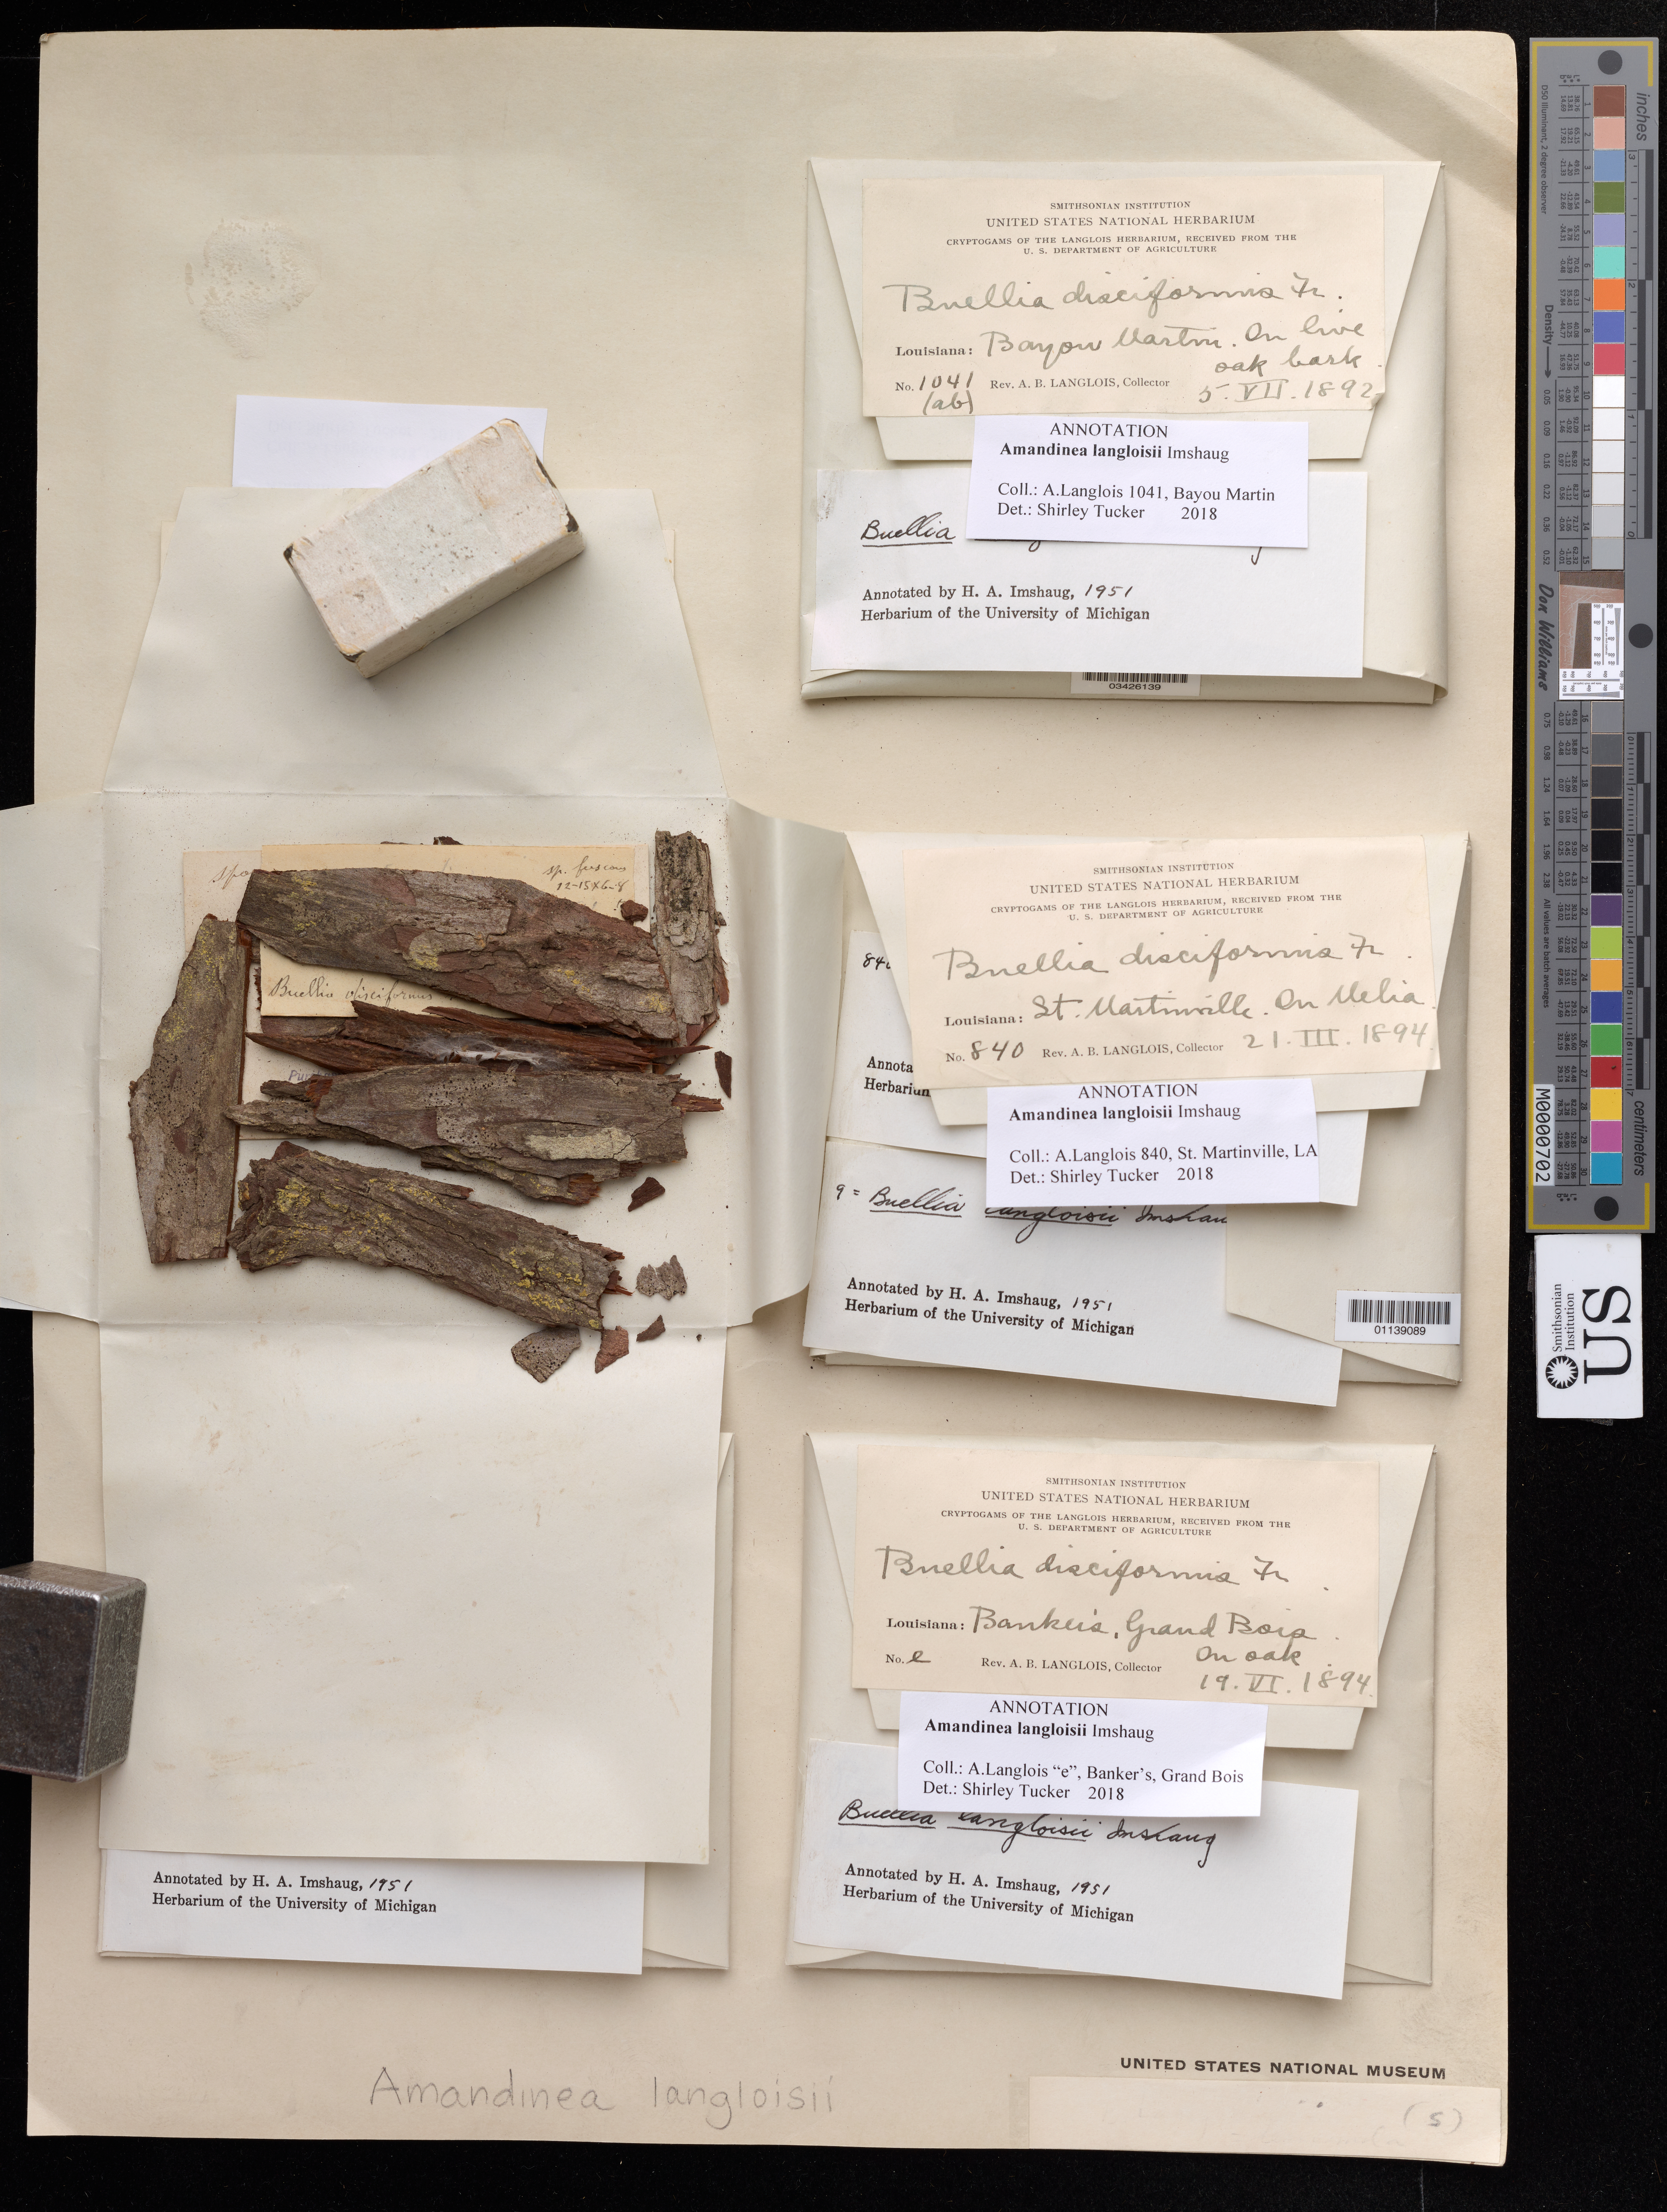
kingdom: Fungi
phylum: Ascomycota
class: Lecanoromycetes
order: Caliciales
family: Caliciaceae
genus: Amandinea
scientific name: Amandinea langloisii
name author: Imshaug ex Marbach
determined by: Tucker, S. C.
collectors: A. B. Langlois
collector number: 838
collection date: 1894-06-06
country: United States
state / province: Louisiana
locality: Grand Coteau.